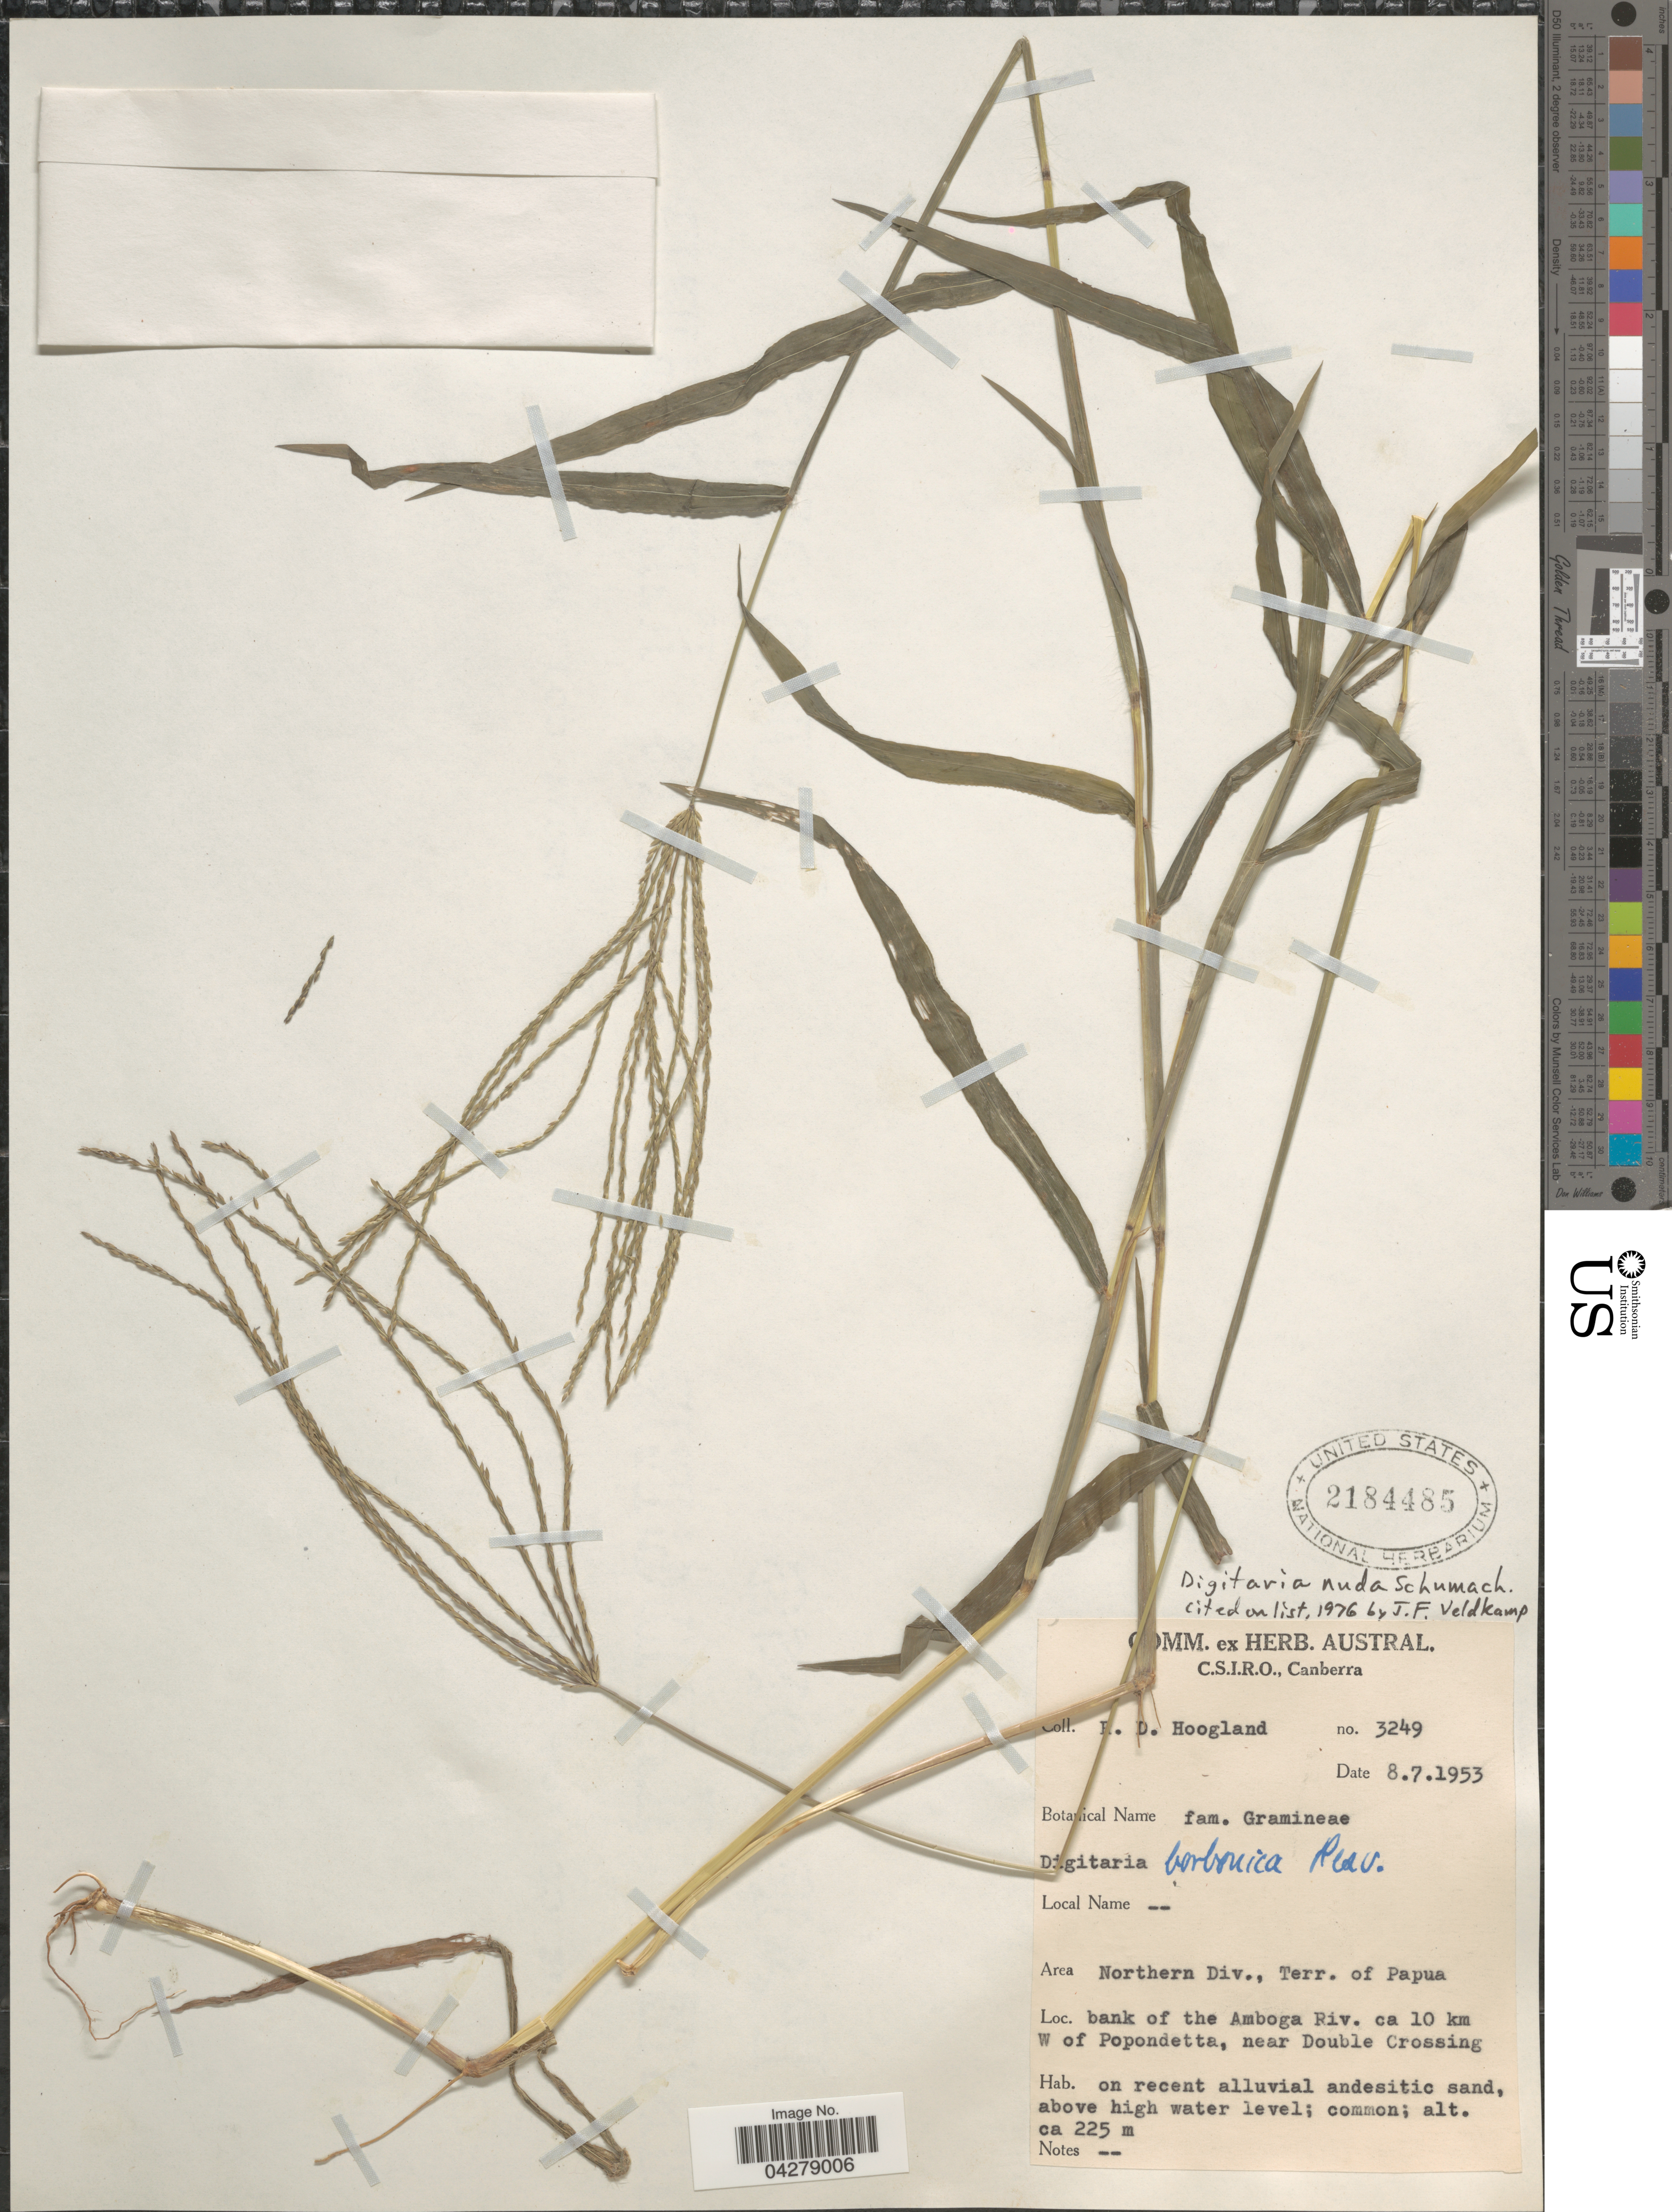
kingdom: Plantae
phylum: Tracheophyta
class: Liliopsida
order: Poales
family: Poaceae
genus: Digitaria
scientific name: Digitaria nuda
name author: Schumach.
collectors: R. D. Hoogland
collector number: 3249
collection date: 1953-07-08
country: Papua New Guinea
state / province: Northern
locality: Northern Div., Terr. of Papua. bank of the Amboga Riv. ca 10 km W of Popondetta, near Double Crossing.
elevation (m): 225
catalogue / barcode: US 2184485